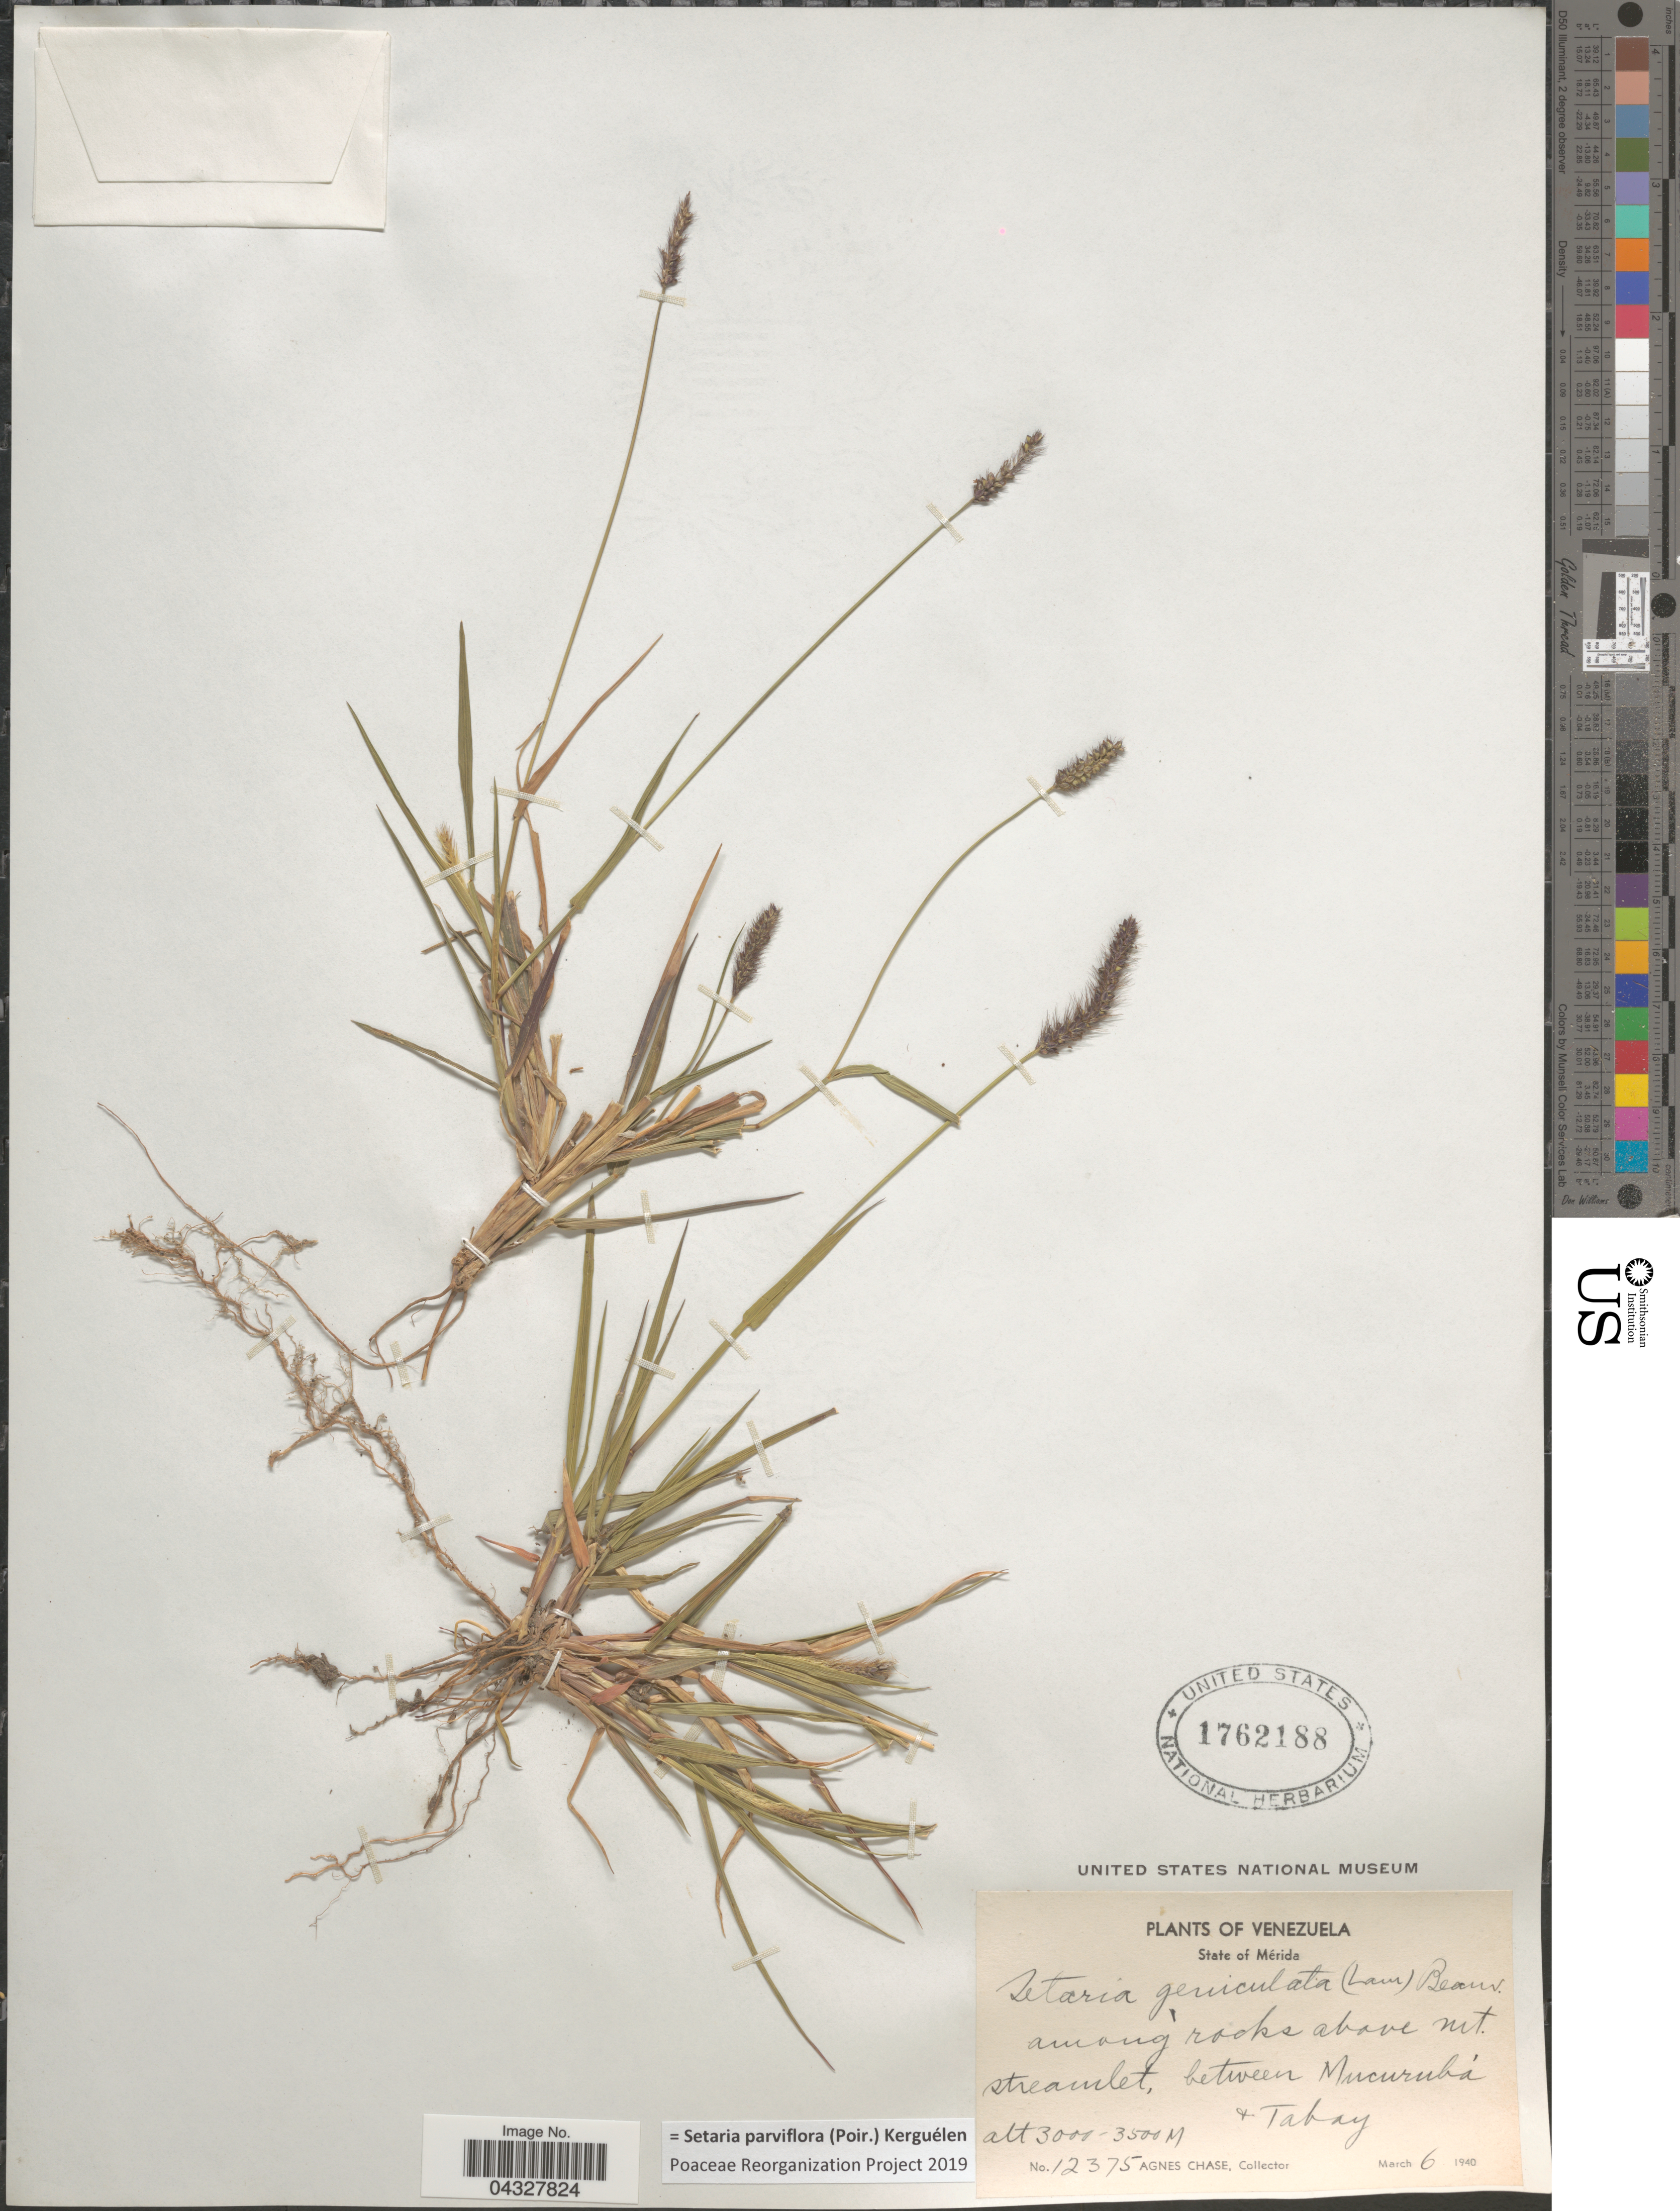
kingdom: Plantae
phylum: Tracheophyta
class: Liliopsida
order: Poales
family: Poaceae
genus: Setaria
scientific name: Setaria parviflora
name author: (Poir.) Kerguélen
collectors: A. Chase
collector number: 12375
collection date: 1940-03-06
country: Venezuela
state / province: Merida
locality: Among rocks above Mt. streamlet, between Mucurubá + Tabay.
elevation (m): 3000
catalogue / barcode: US 1762188